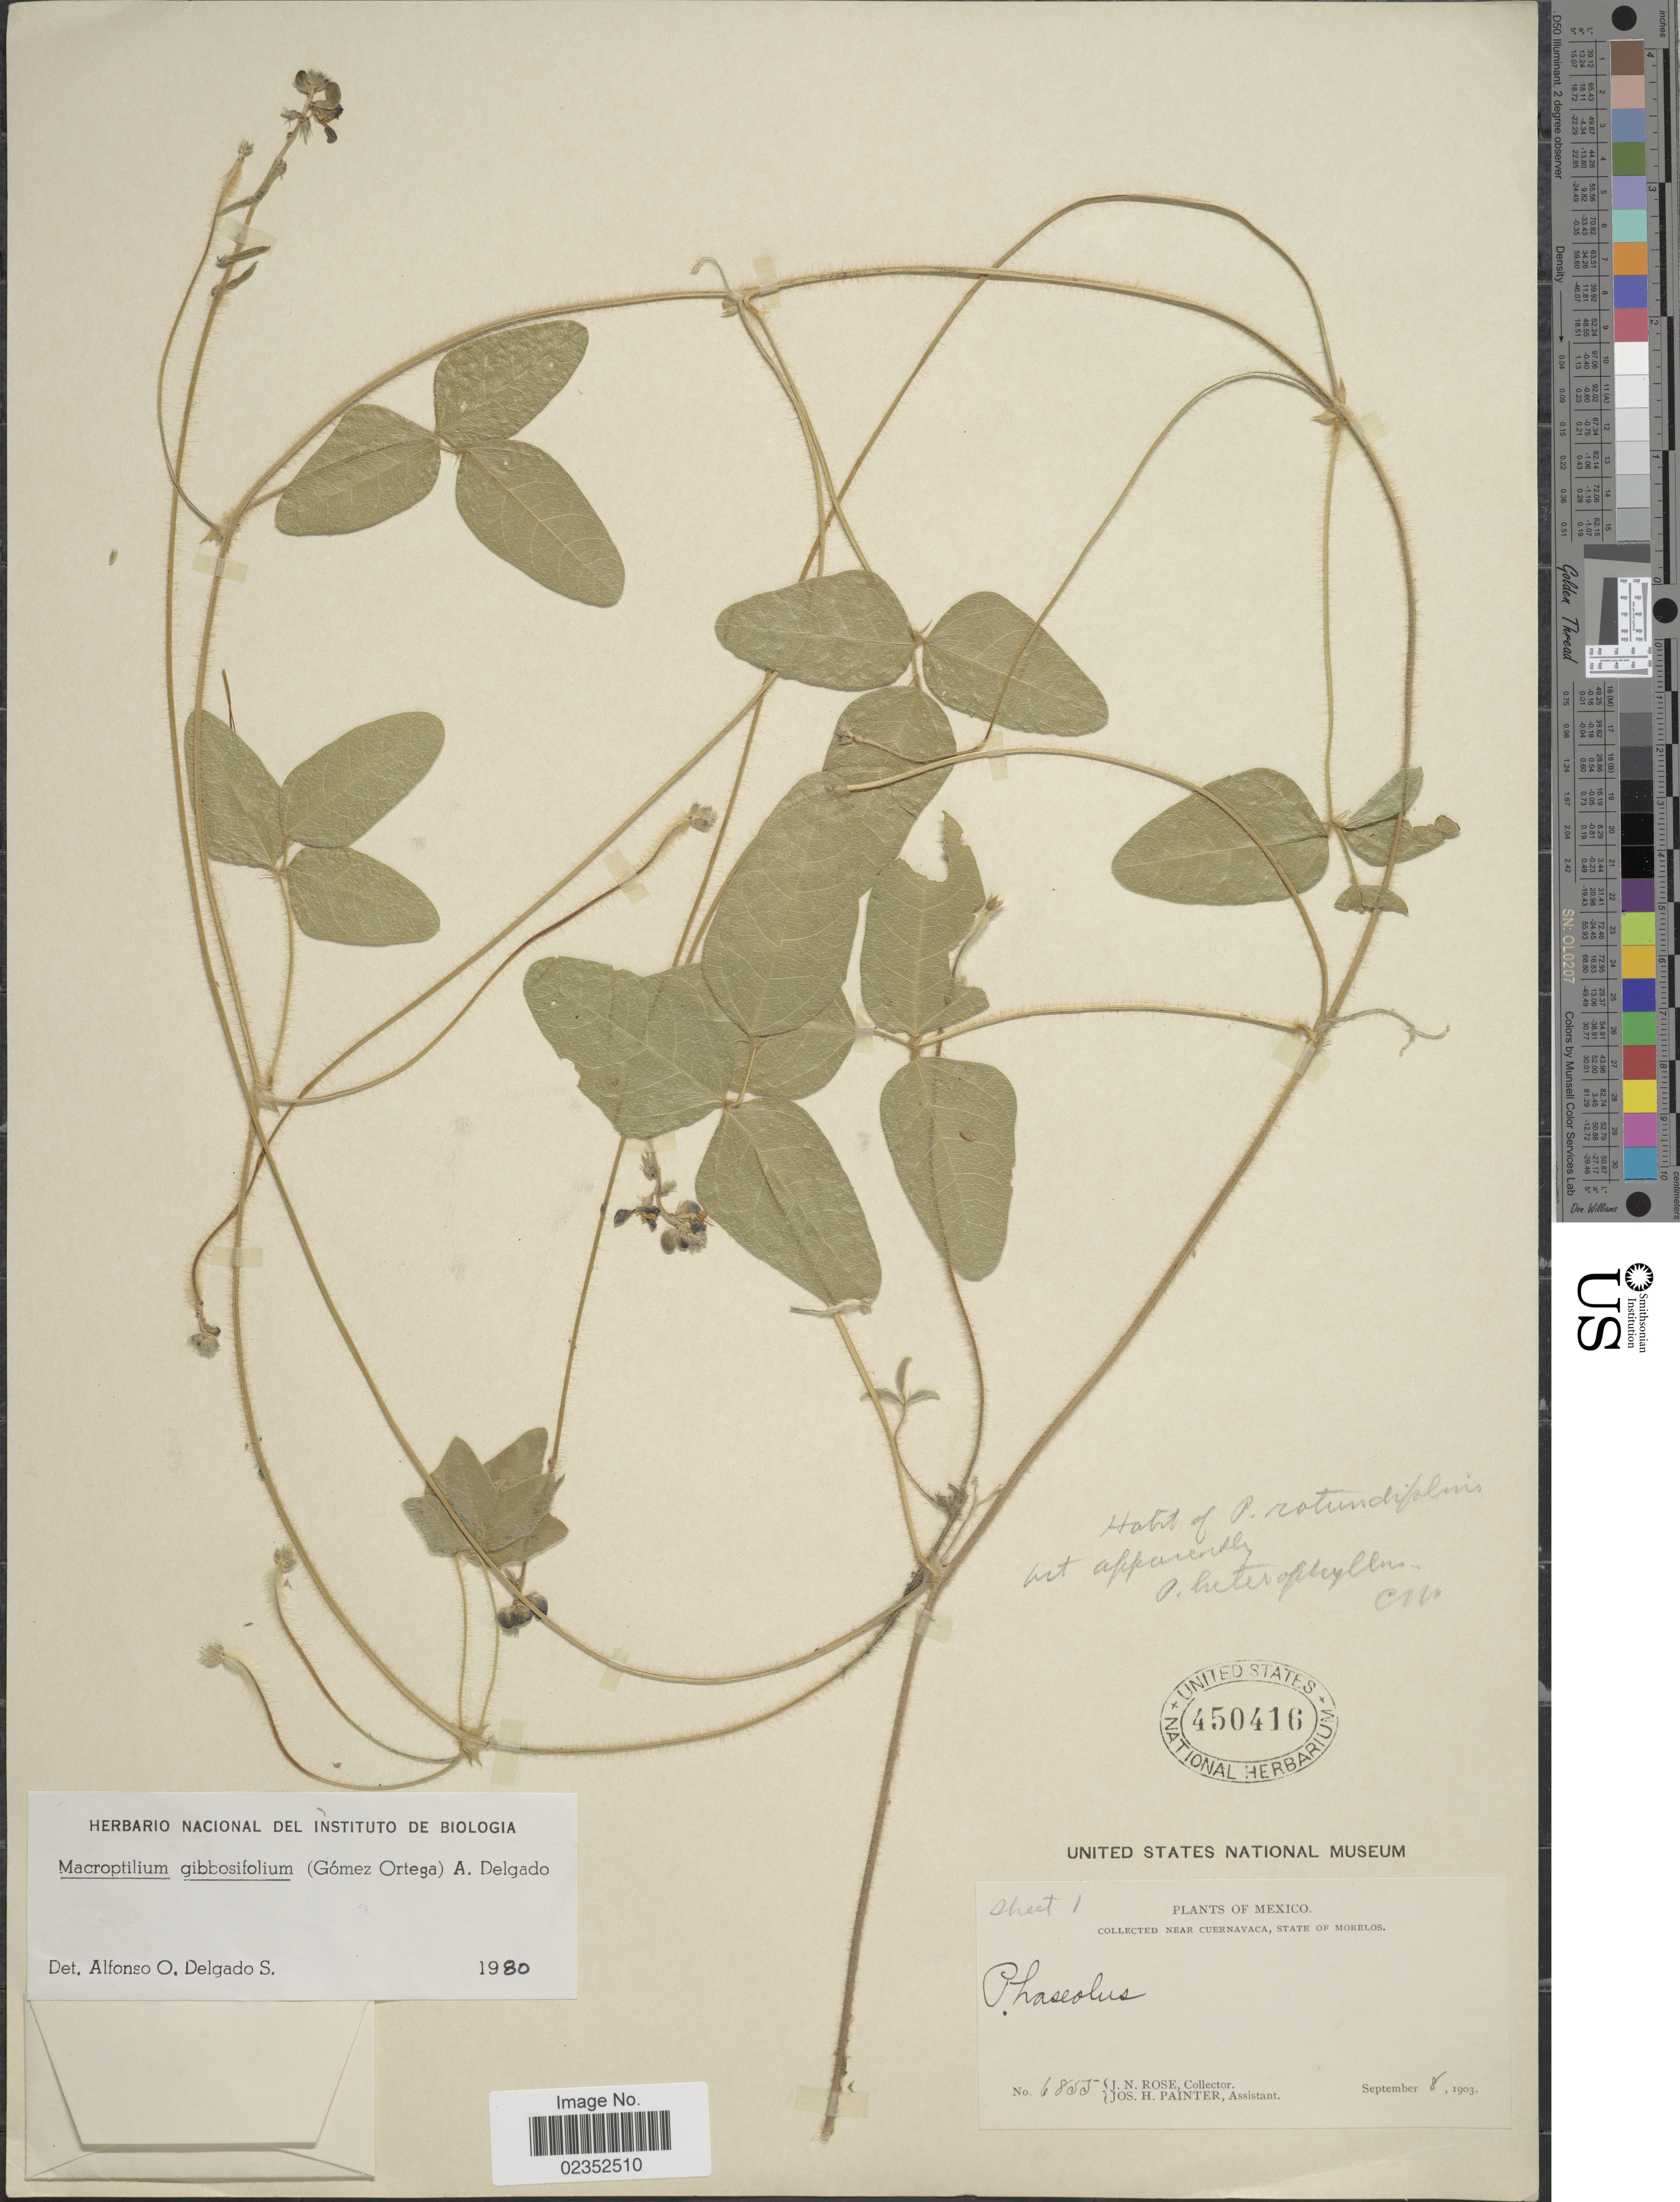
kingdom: Plantae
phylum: Tracheophyta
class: Magnoliopsida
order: Fabales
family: Fabaceae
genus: Macroptilium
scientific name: Macroptilium gibbosifolium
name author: (Ortega) A. Delgado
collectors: J. N. Rose & J. H. Painter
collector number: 6855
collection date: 1903-09-08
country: Mexico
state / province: Morelos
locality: Near Cuernavaca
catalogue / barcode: US 450416